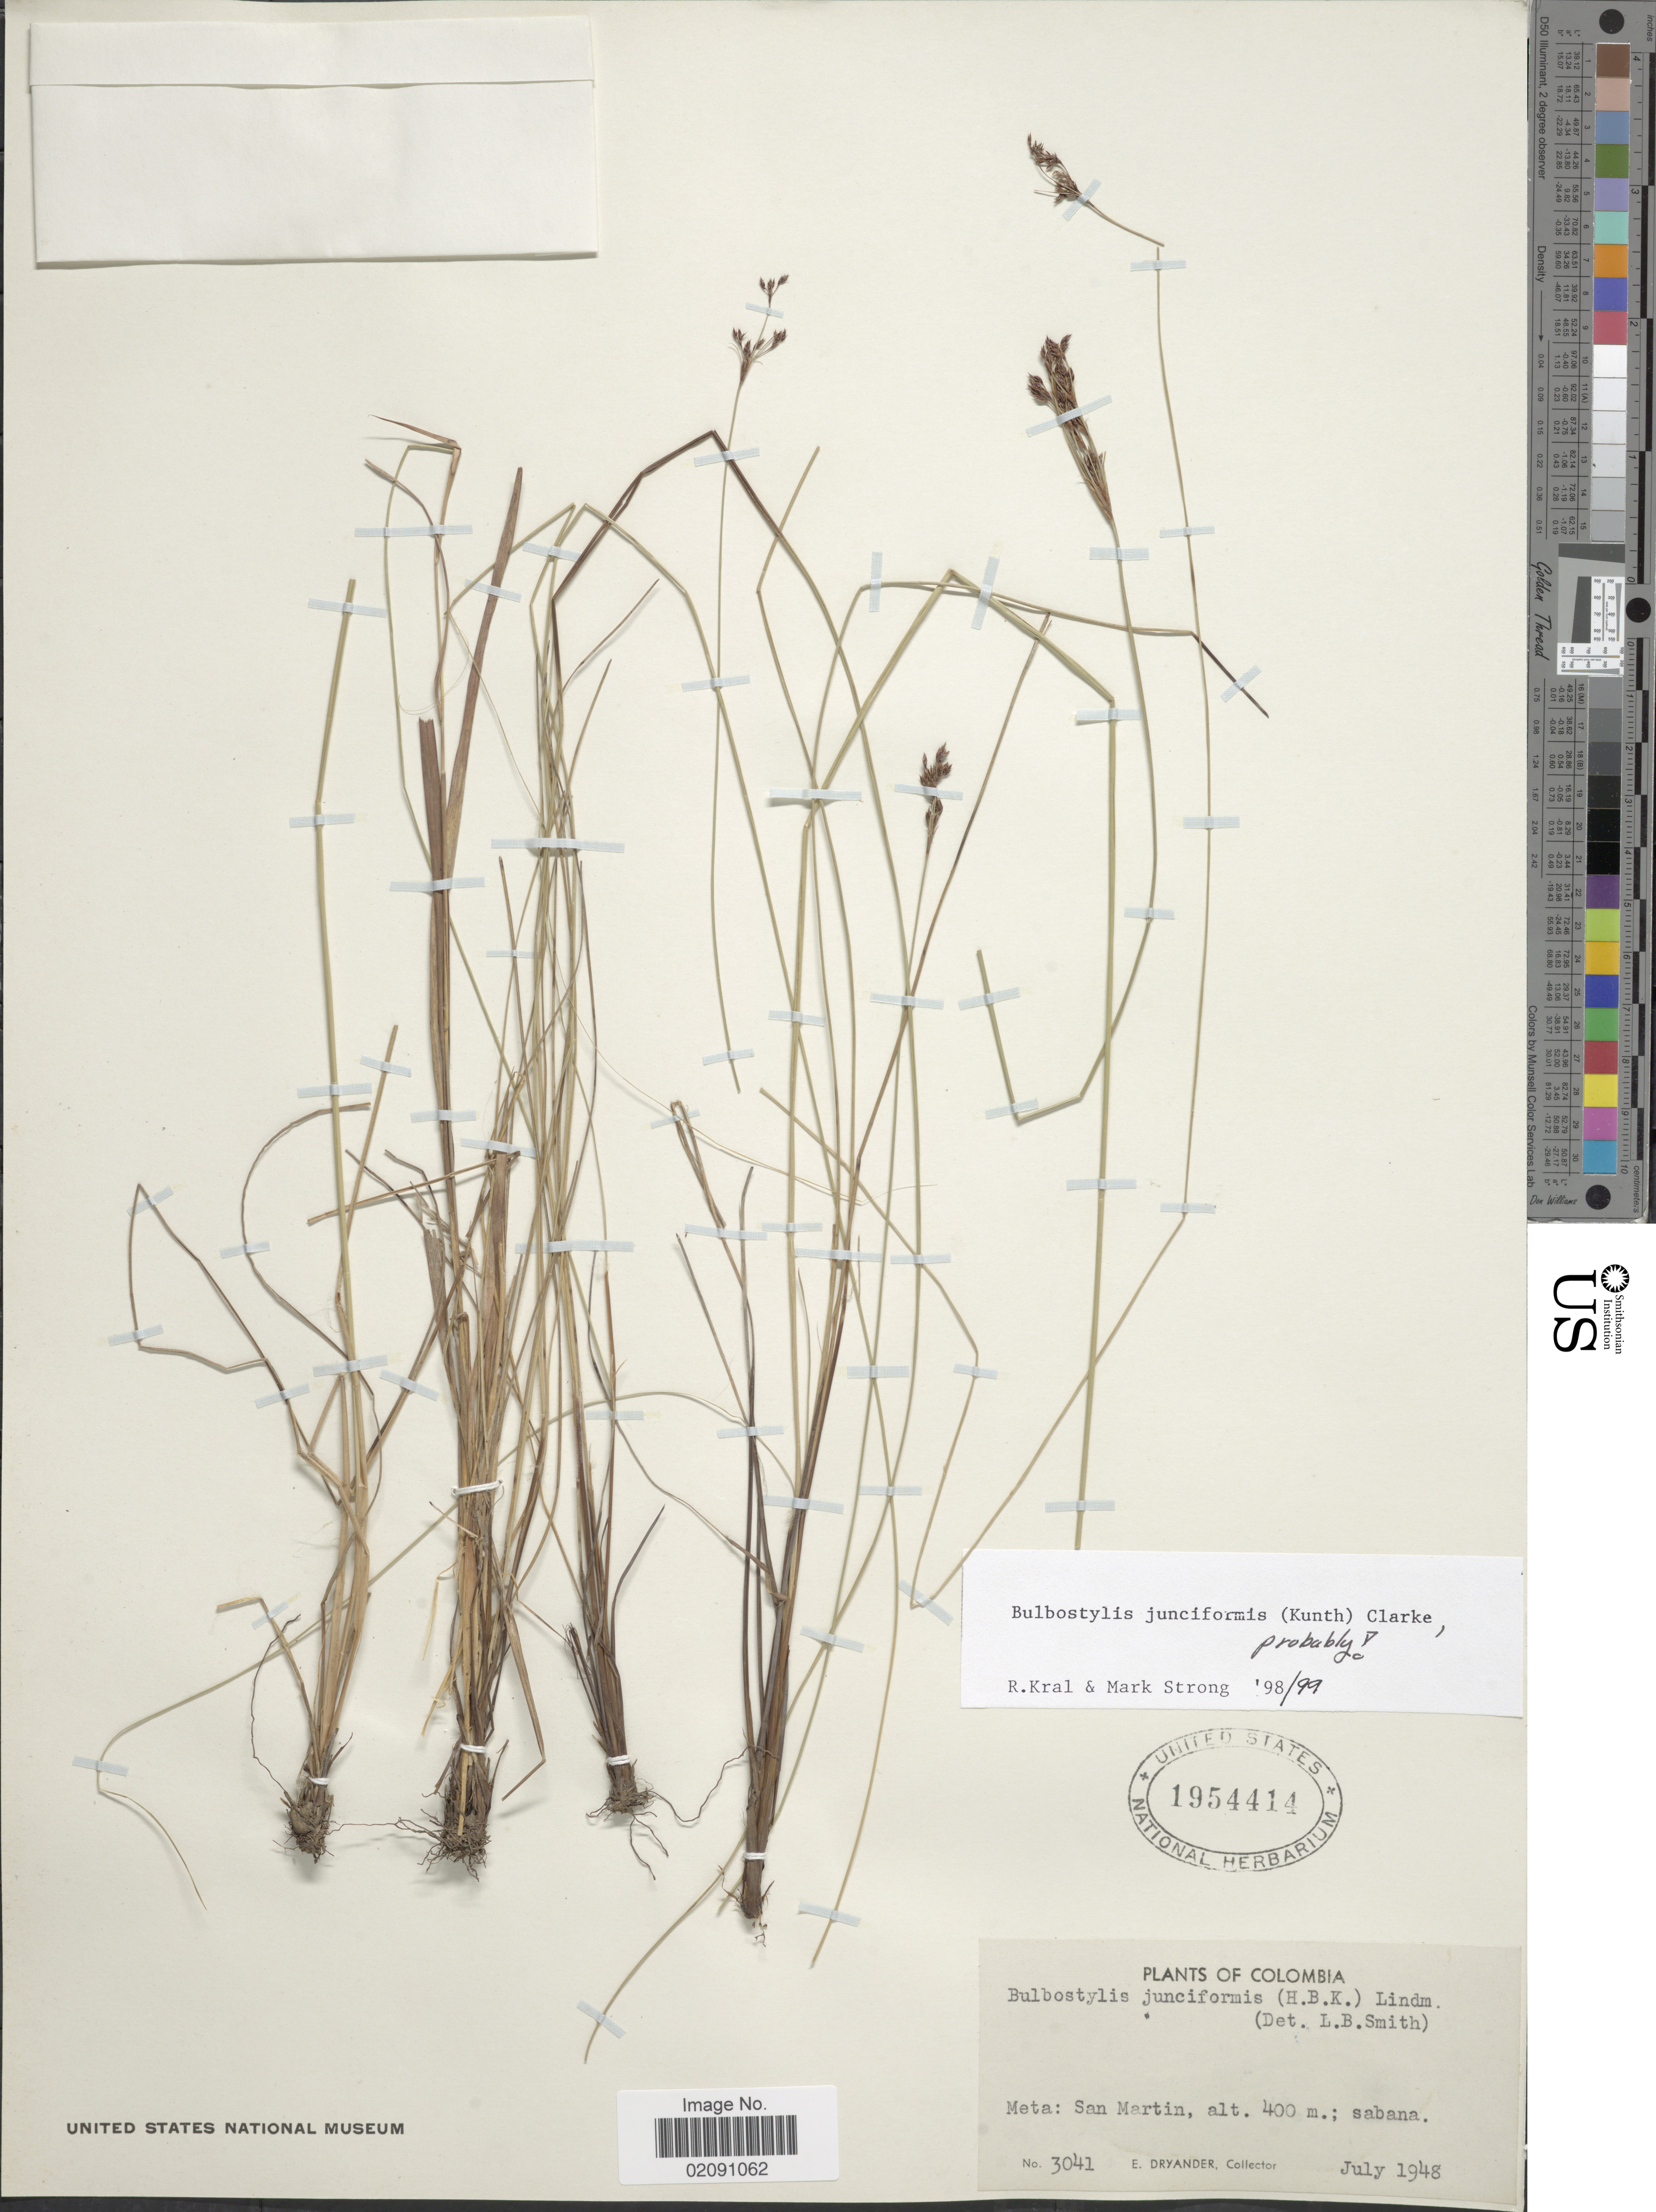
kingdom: Plantae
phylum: Tracheophyta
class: Liliopsida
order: Poales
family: Cyperaceae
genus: Bulbostylis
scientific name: Bulbostylis junciformis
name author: (Kunth) C.B. Clarke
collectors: E. Dryander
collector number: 3041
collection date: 1948-07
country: Colombia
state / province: Meta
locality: San Martin, sabana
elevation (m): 400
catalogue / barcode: US 1954414